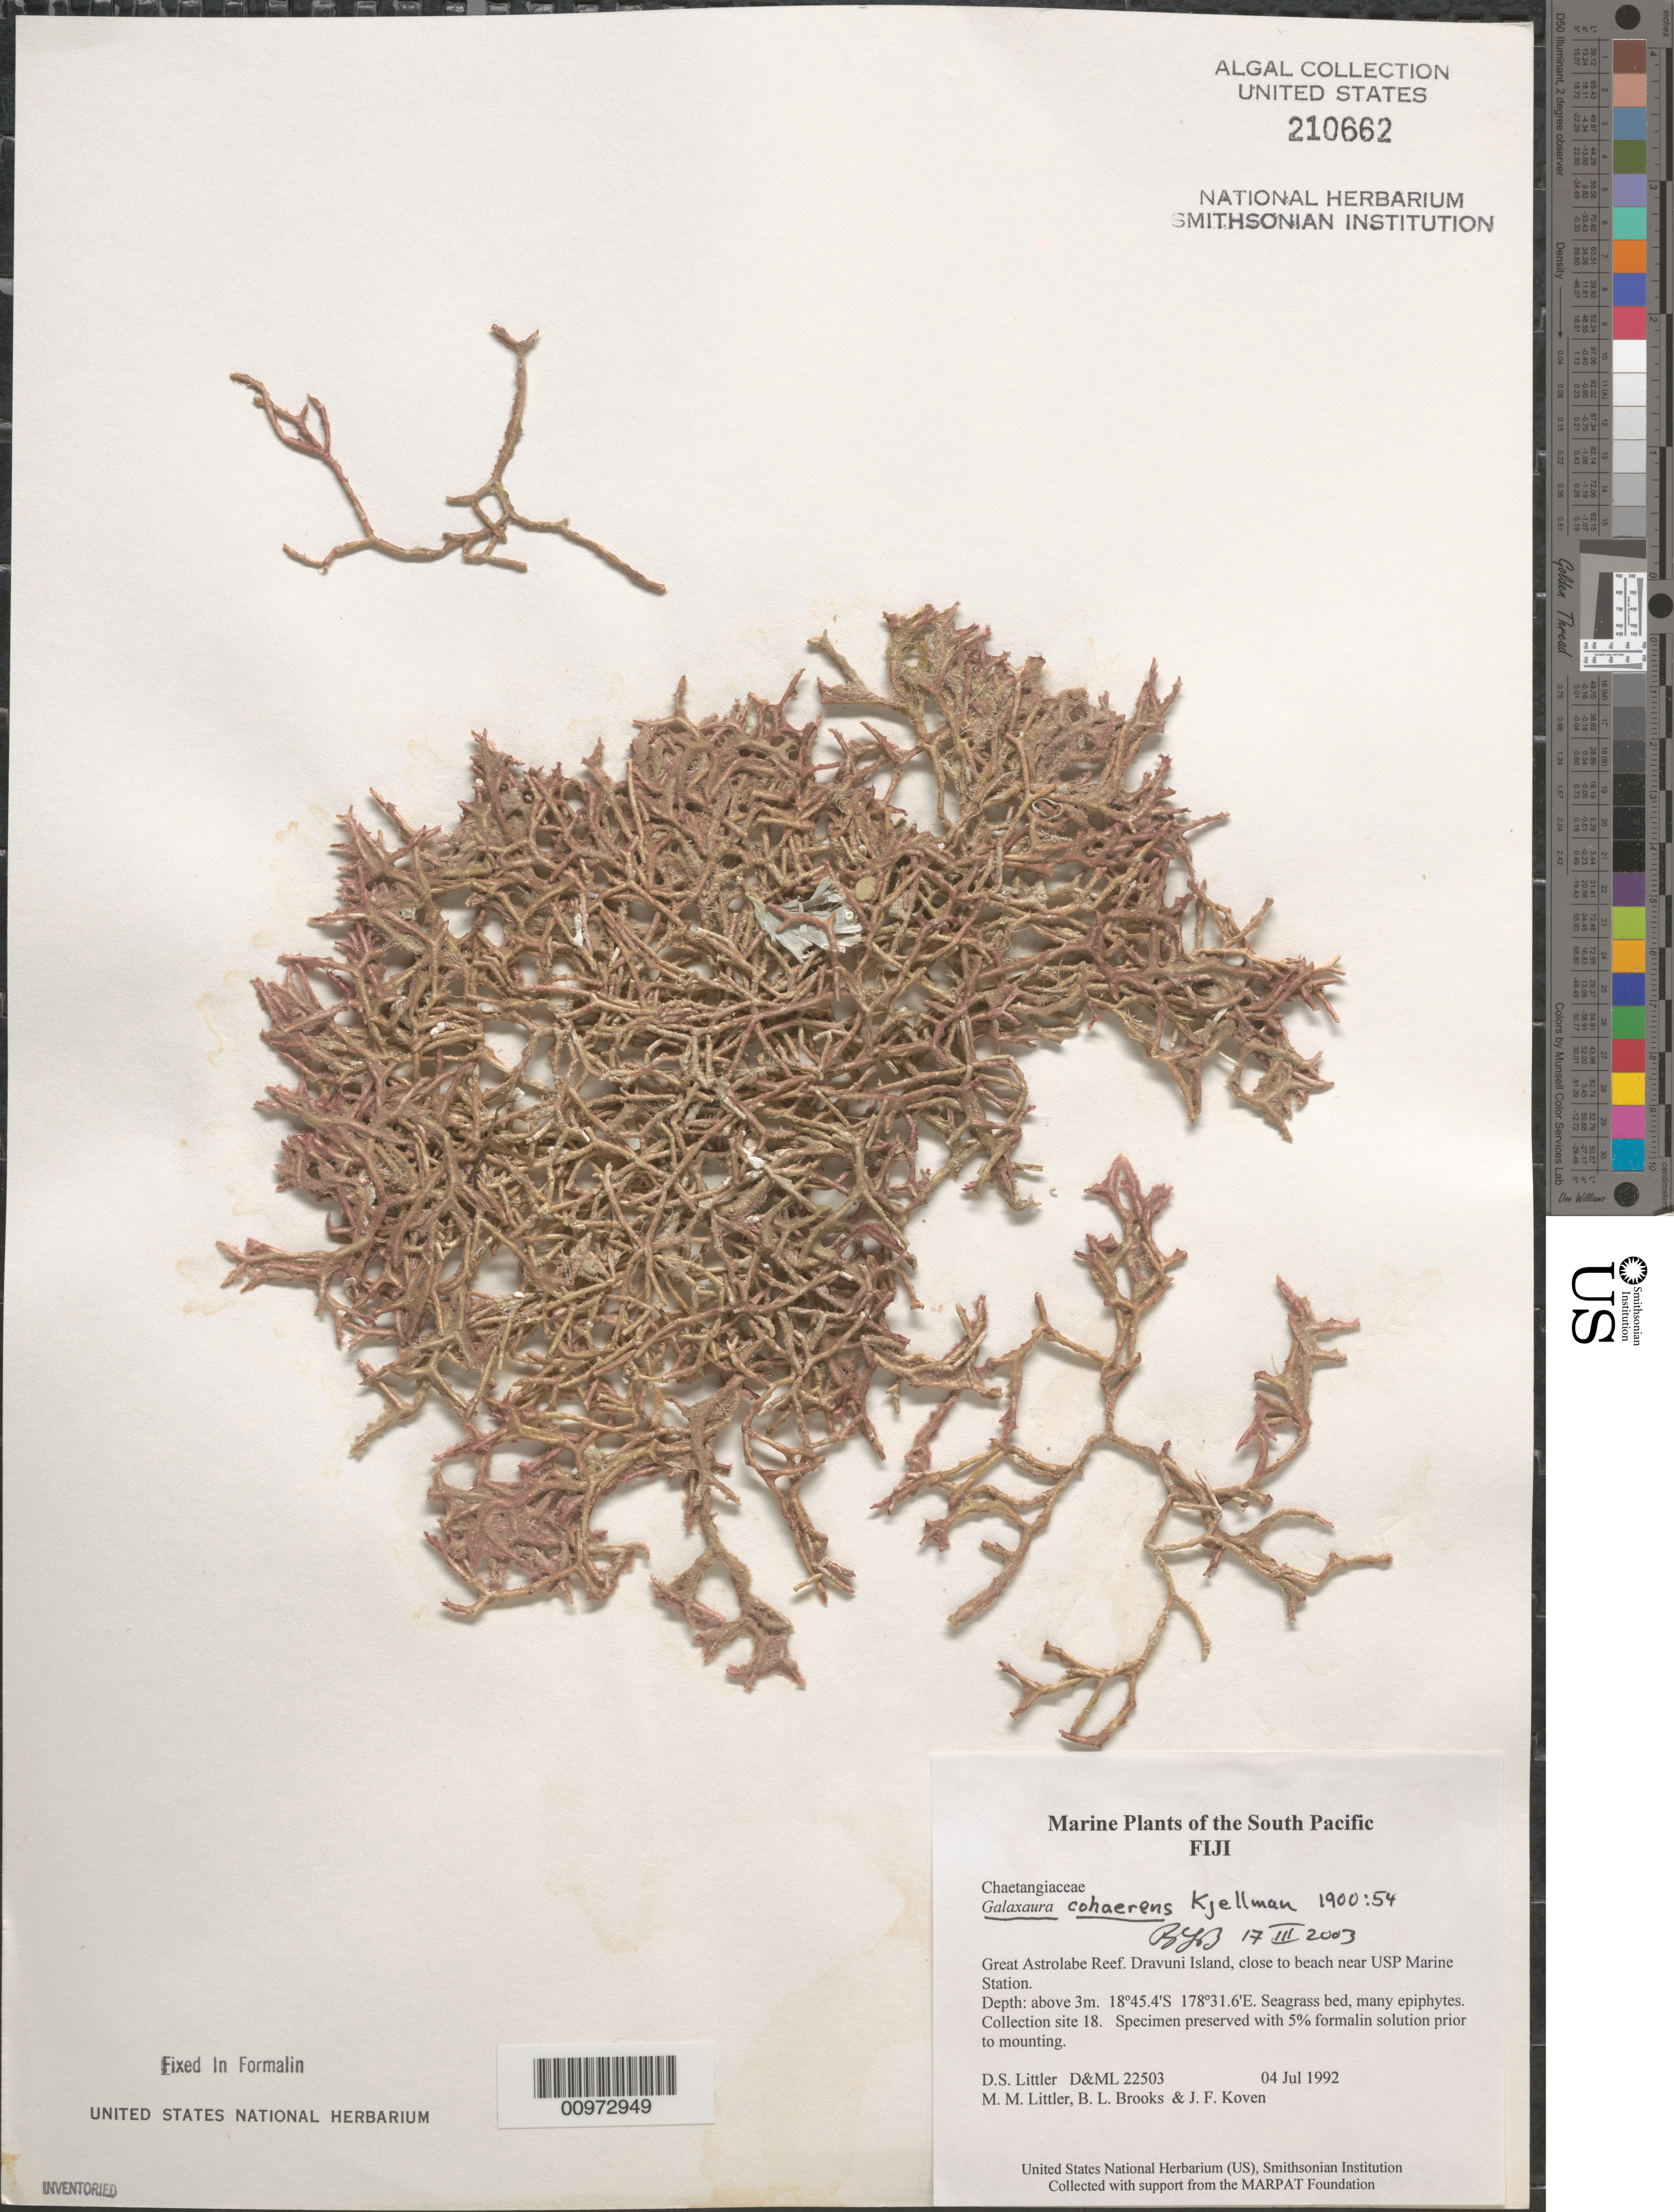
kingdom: Plantae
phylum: Rhodophyta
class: Florideophyceae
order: Nemaliales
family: Galaxauraceae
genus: Galaxaura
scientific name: Galaxaura divaricata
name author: (L.) Huisman & R.A. Towns.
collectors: D. S. Littler, M. M. Littler, B. Brooks & J. Koven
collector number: D&ML 22503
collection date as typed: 04 Jul 1992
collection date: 1992-07-04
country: Fiji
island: Dravuni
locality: Great Astrolabe Reef, close to beach near USP Marine Station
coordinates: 18 45.4'S, 178 31.6'E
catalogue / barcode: US 210662